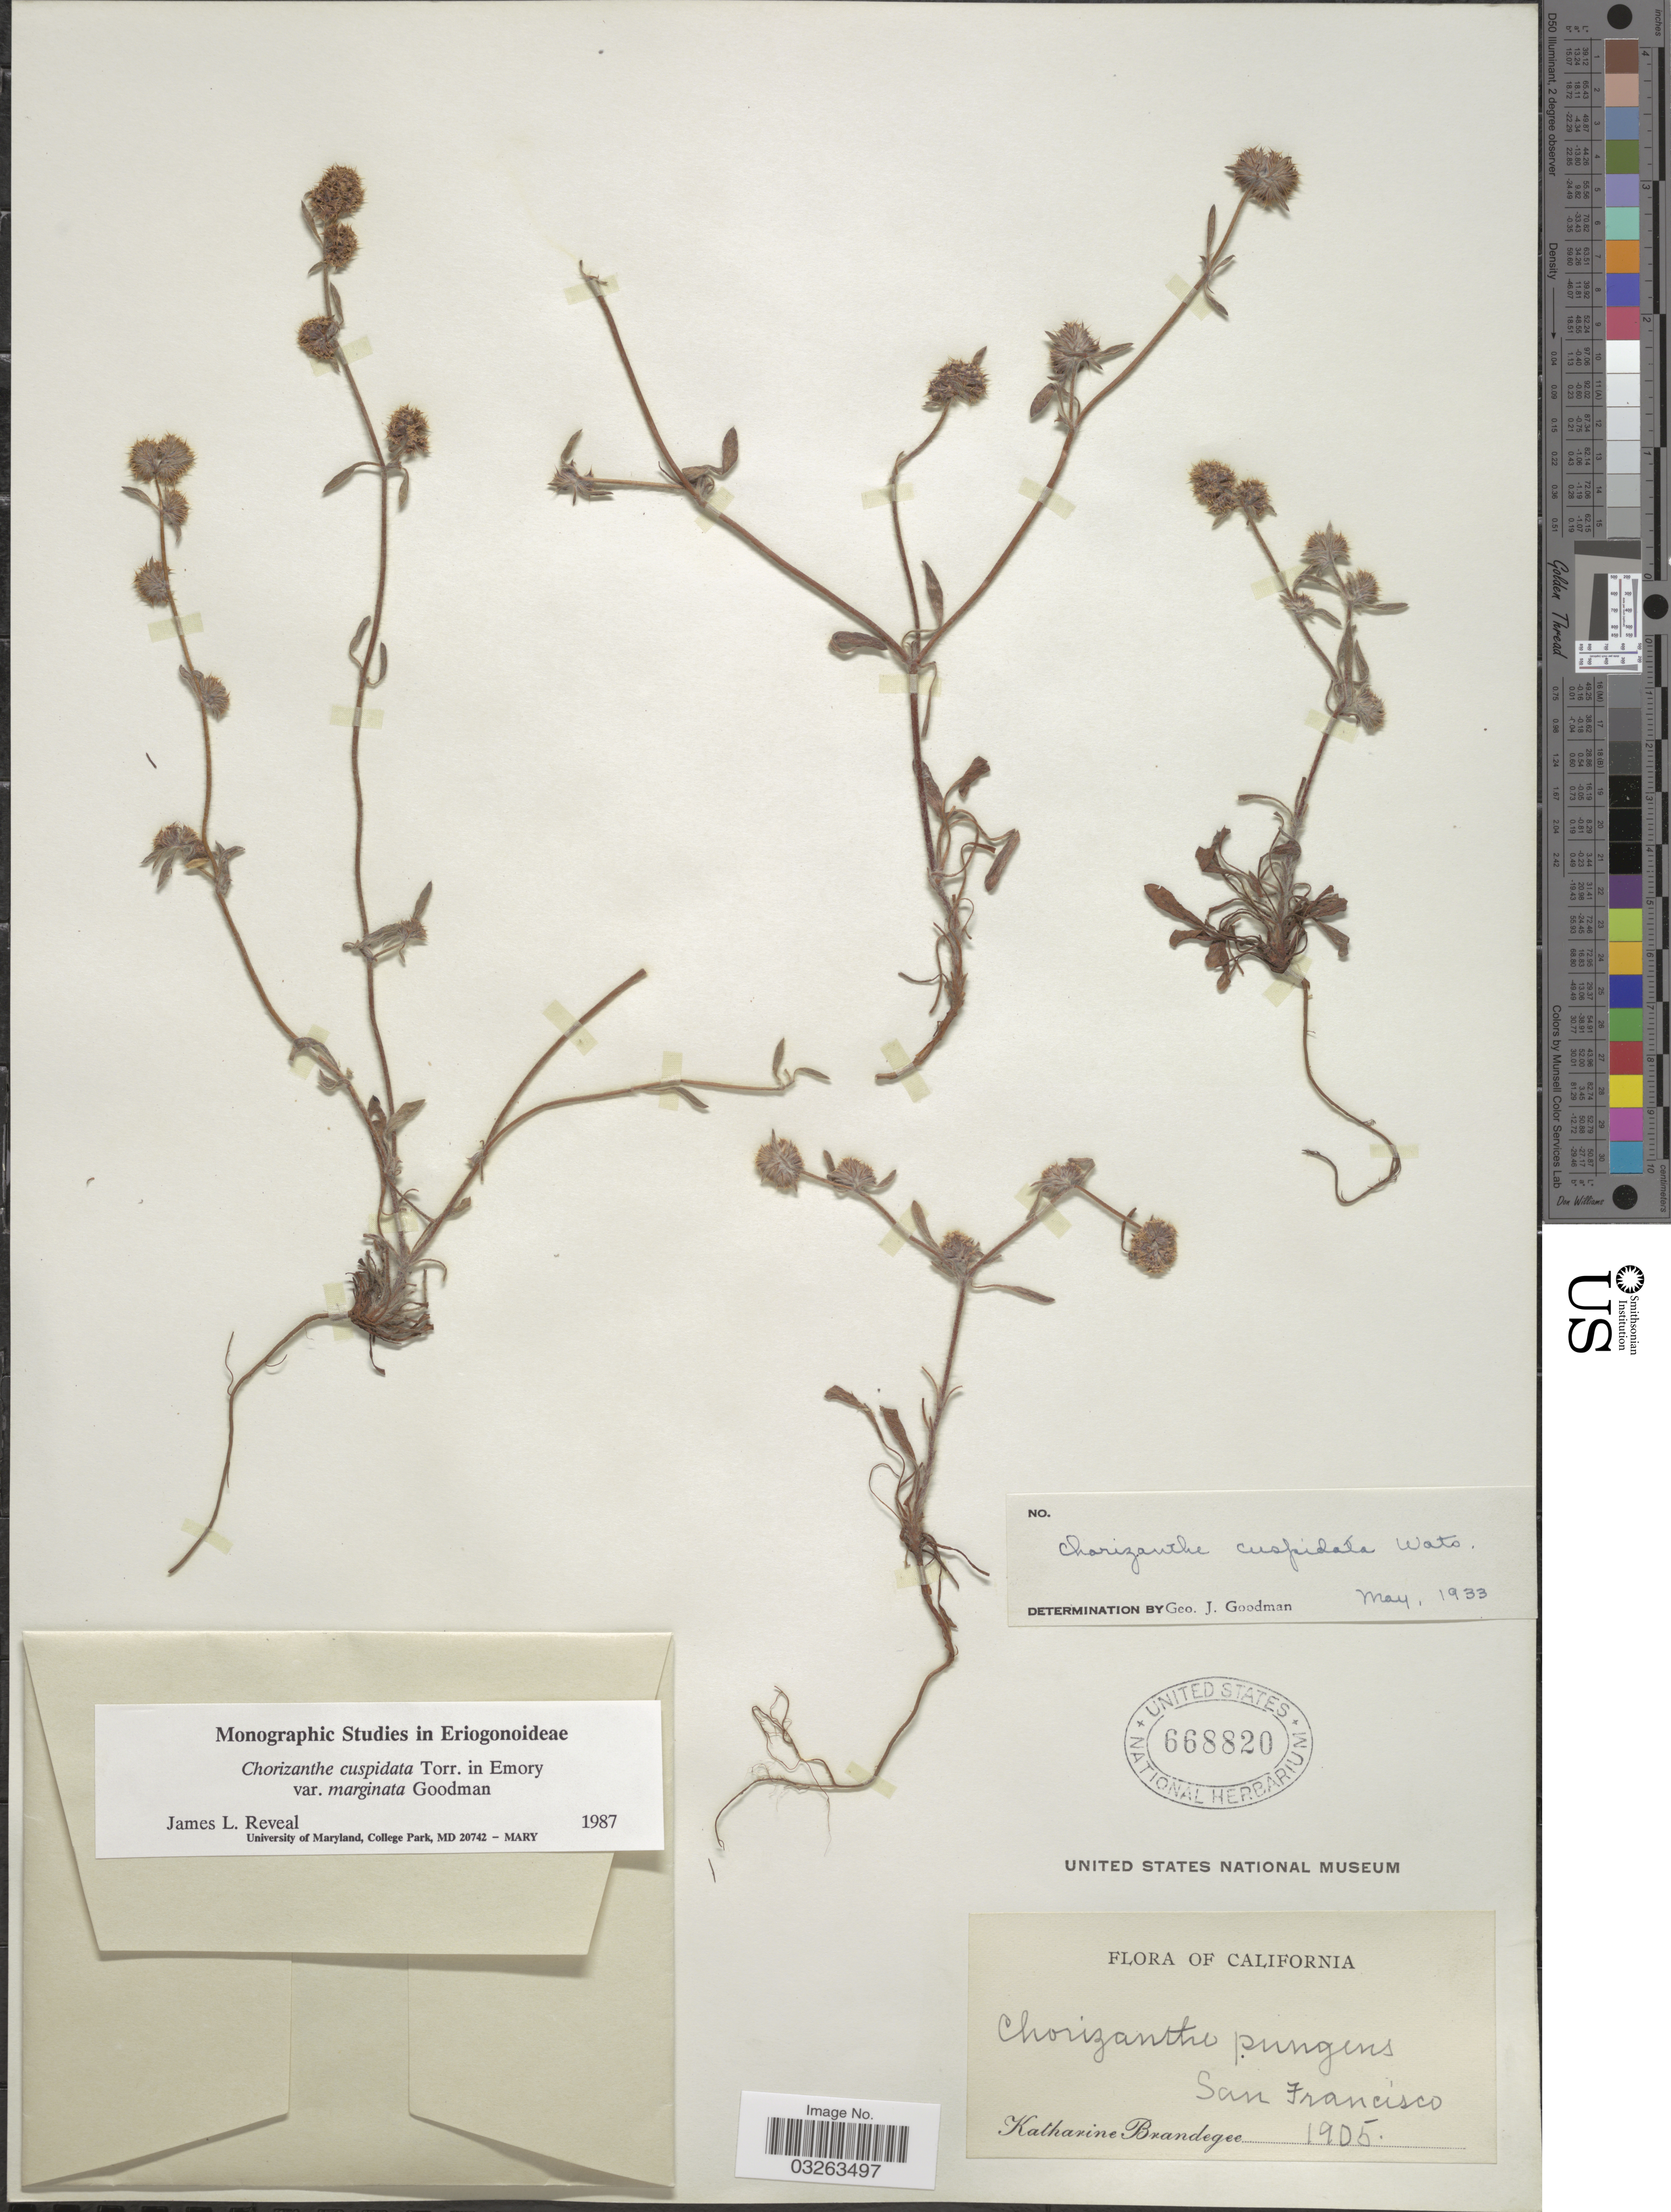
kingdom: Plantae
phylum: Tracheophyta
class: Magnoliopsida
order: Caryophyllales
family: Polygonaceae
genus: Chorizanthe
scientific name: Chorizanthe cuspidata var. marginata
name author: Goodman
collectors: M. K. Brandegee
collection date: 1905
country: United States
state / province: California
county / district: San Francisco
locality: San Francisco.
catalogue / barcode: US 668820